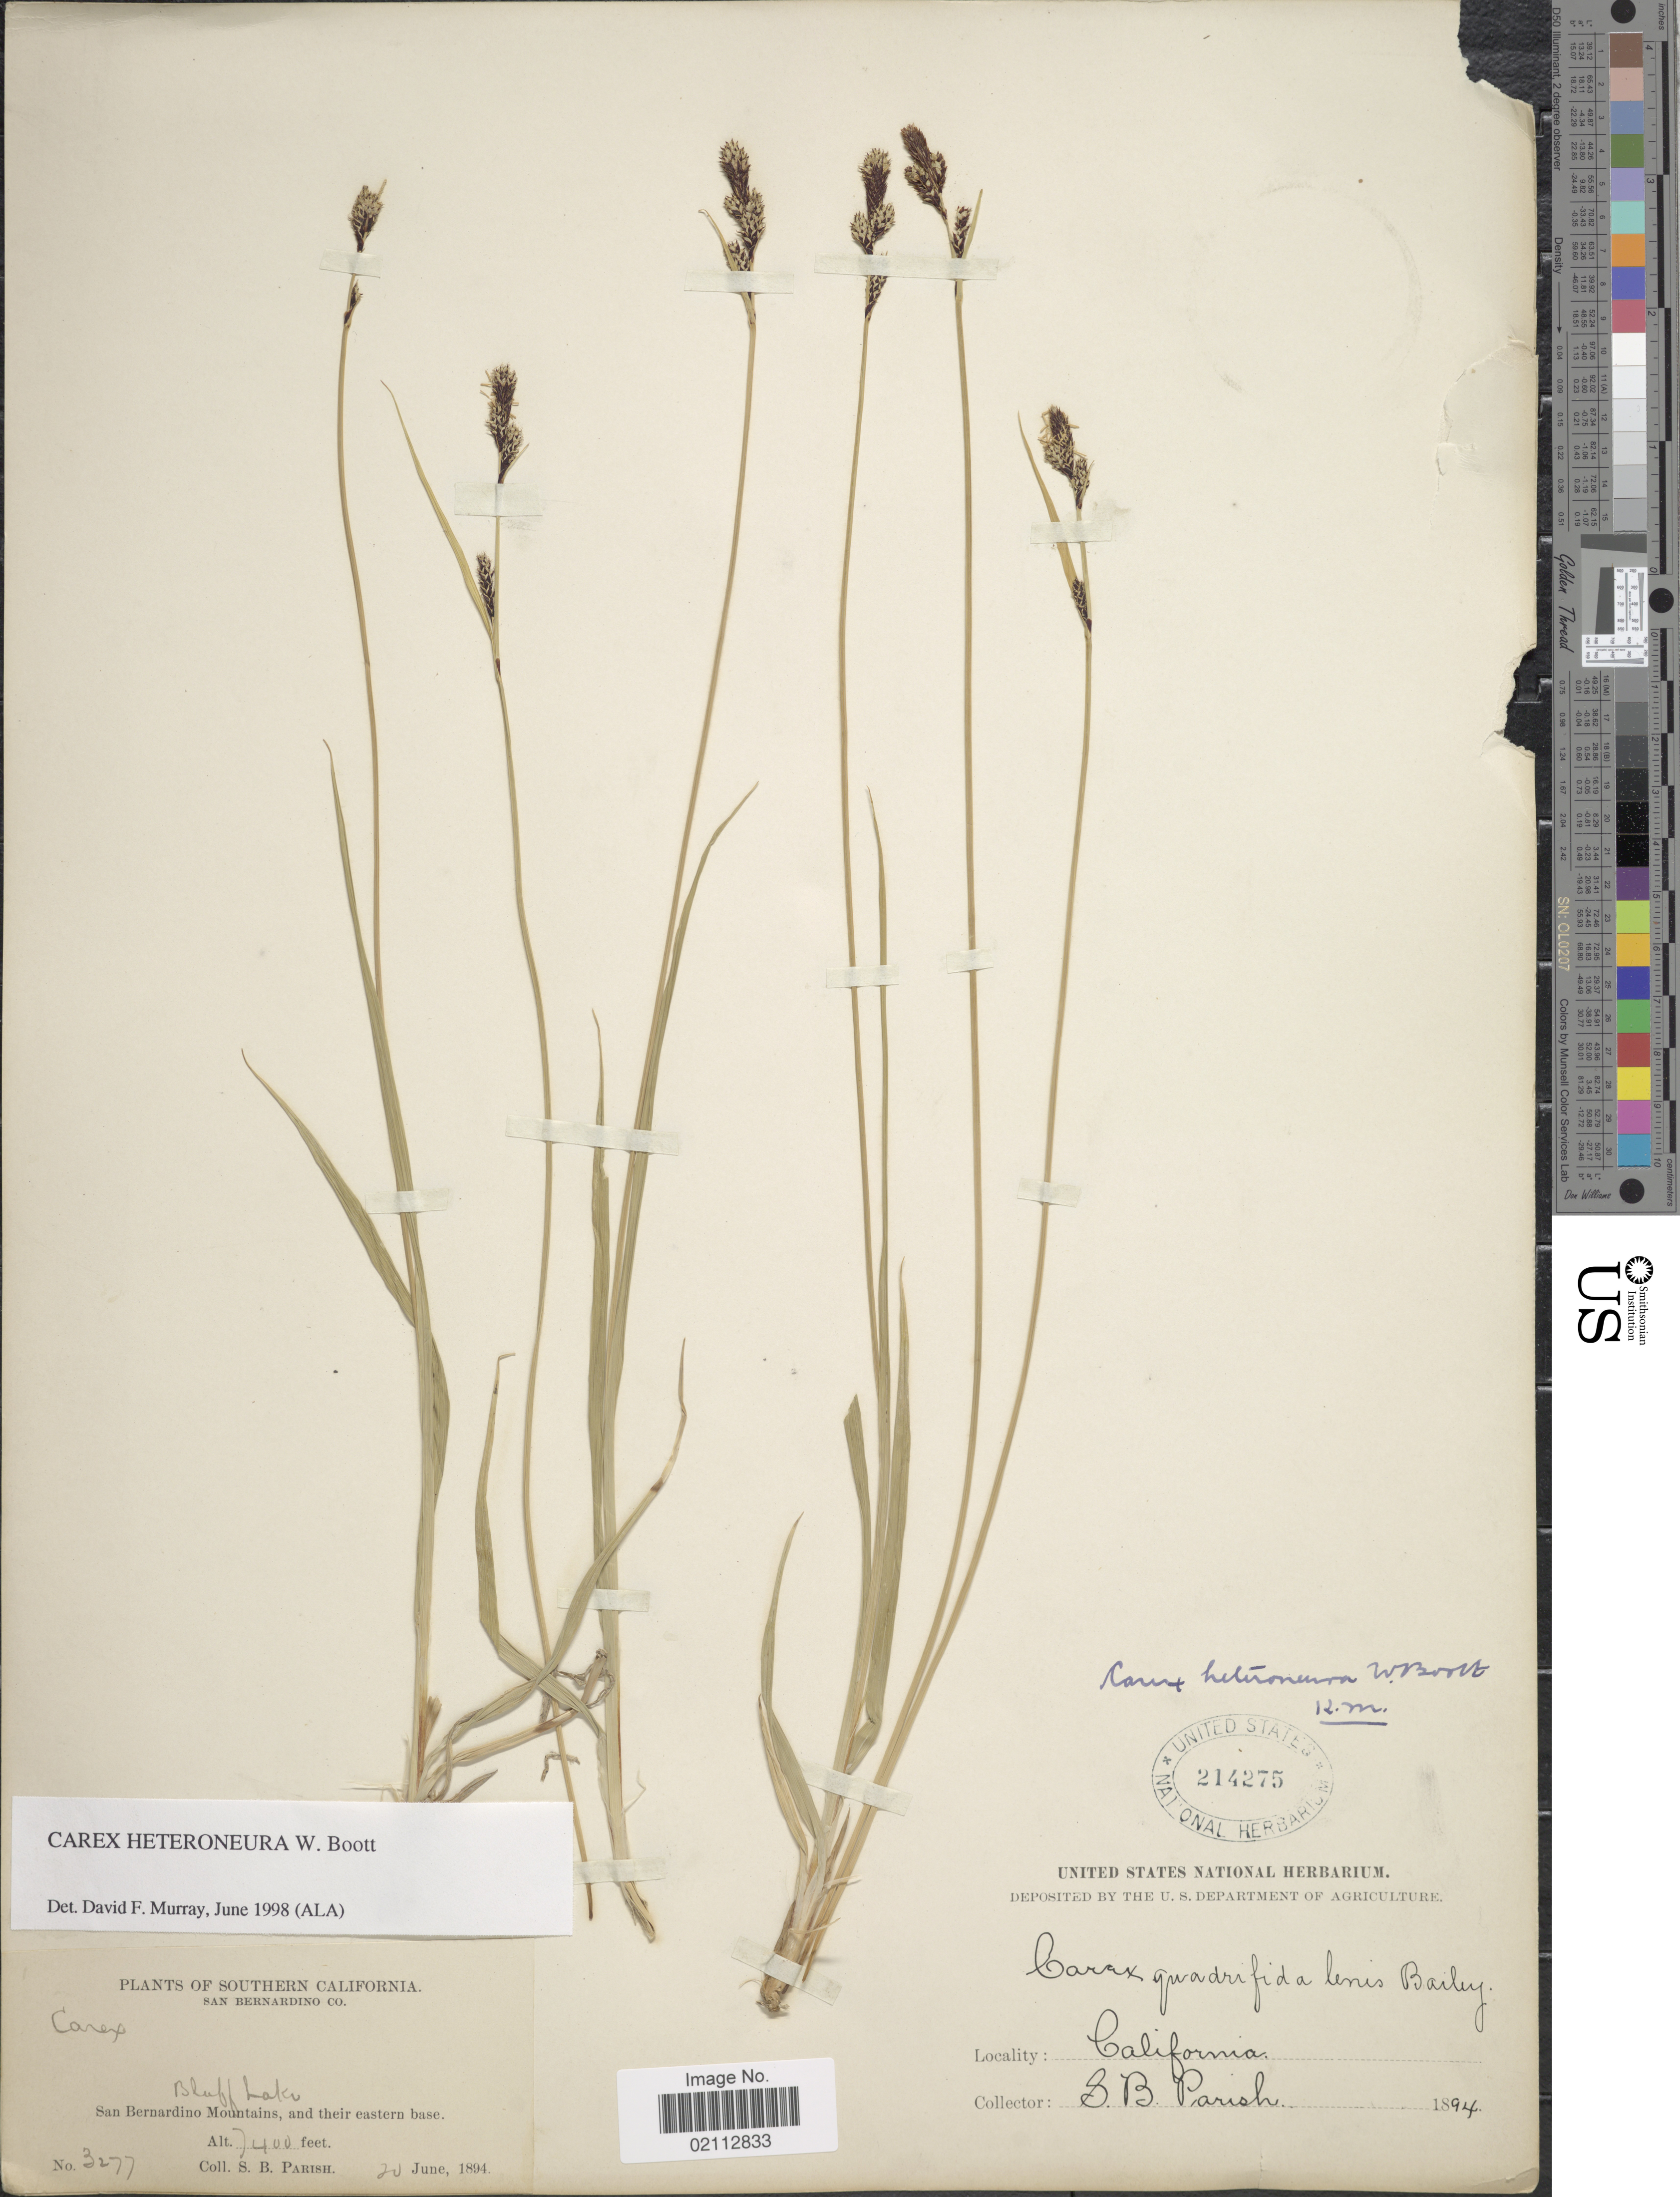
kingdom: Plantae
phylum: Tracheophyta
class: Liliopsida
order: Poales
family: Cyperaceae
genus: Carex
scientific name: Carex heteroneura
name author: S. Watson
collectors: S. B. Parish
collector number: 3277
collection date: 1894-06-25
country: United States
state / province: California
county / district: San Bernardino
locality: Southern California. San Bernardino Co. Bluff Lake. San Bernardino Mountains, and their eastern base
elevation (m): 2256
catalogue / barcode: US 214275